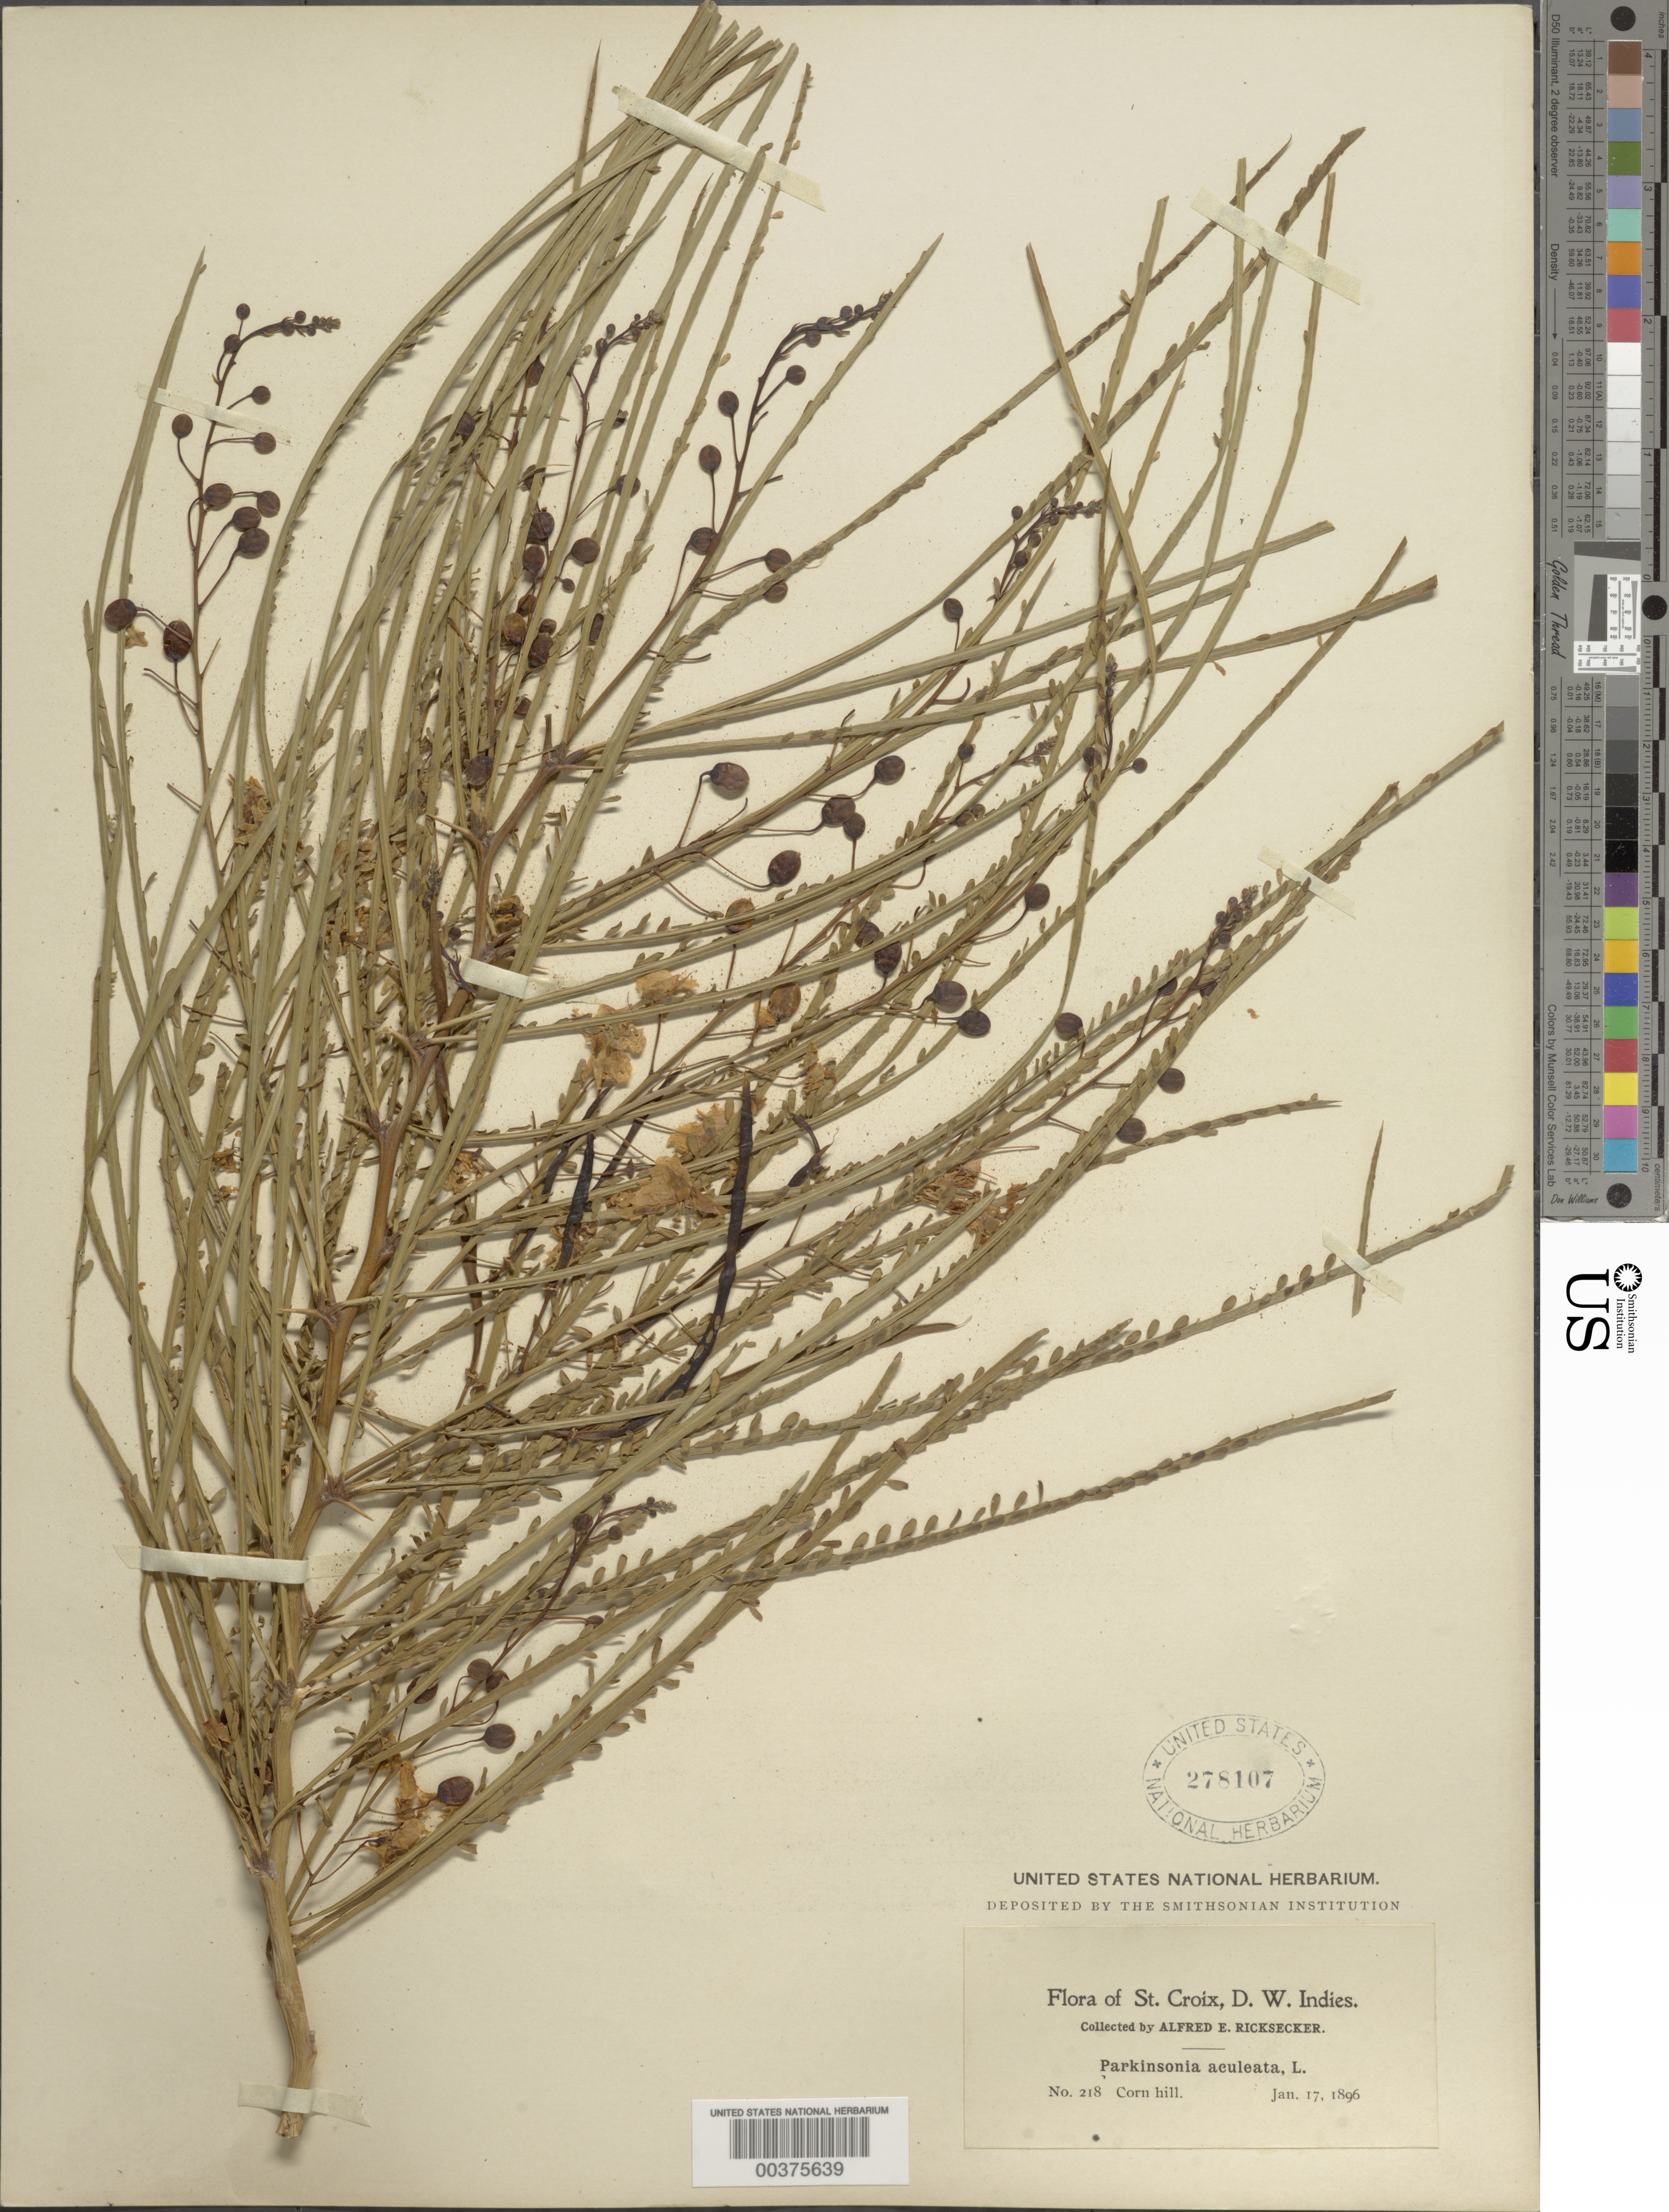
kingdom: Plantae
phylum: Tracheophyta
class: Magnoliopsida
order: Fabales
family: Fabaceae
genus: Parkinsonia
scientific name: Parkinsonia aculeata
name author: L.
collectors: A. E. Ricksecker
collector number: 218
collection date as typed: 17 Jan 1896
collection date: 1896-01-17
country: U.S. Virgin Islands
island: St. Croix Island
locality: Corn hill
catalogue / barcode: US 278107